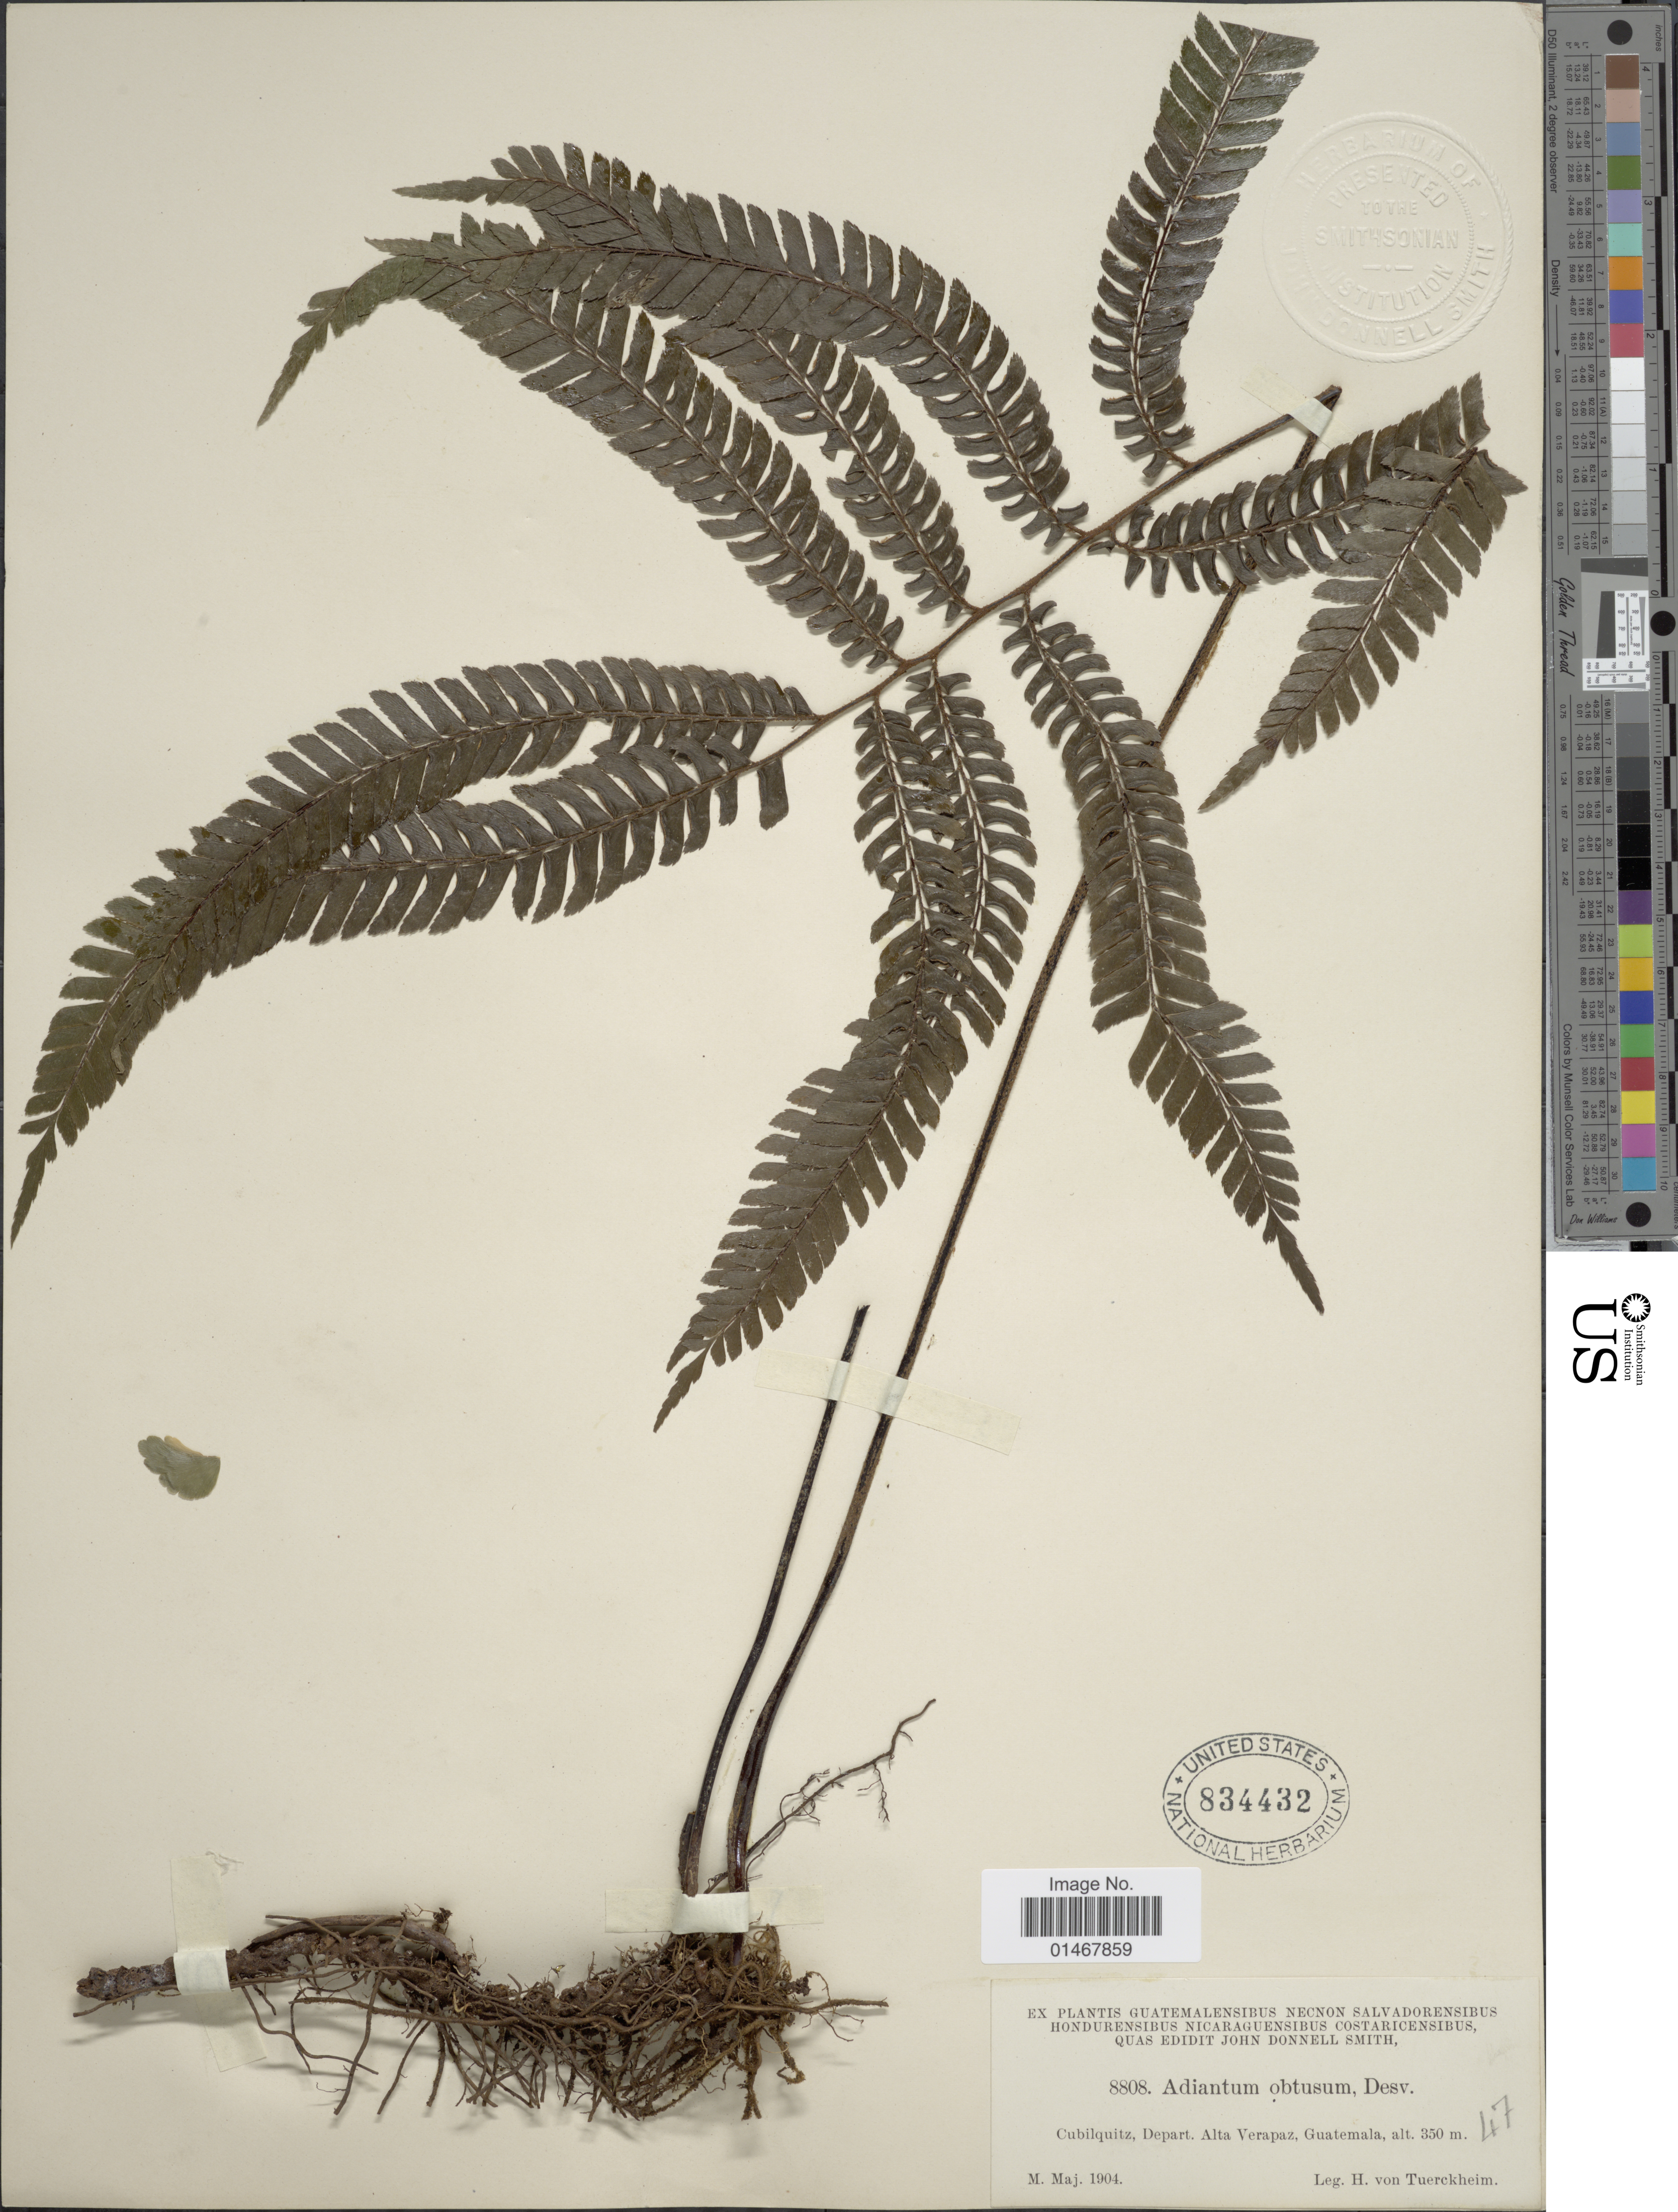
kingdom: Plantae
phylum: Tracheophyta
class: Polypodiopsida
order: Polypodiales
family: Pteridaceae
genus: Adiantum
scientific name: Adiantum pulverulentum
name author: L.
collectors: H. von Türckheim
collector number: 8808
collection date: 1904-05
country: Guatemala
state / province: Alta Verapaz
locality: Cubilquitz, Depart. Alta Verapaz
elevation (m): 350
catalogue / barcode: US 834432